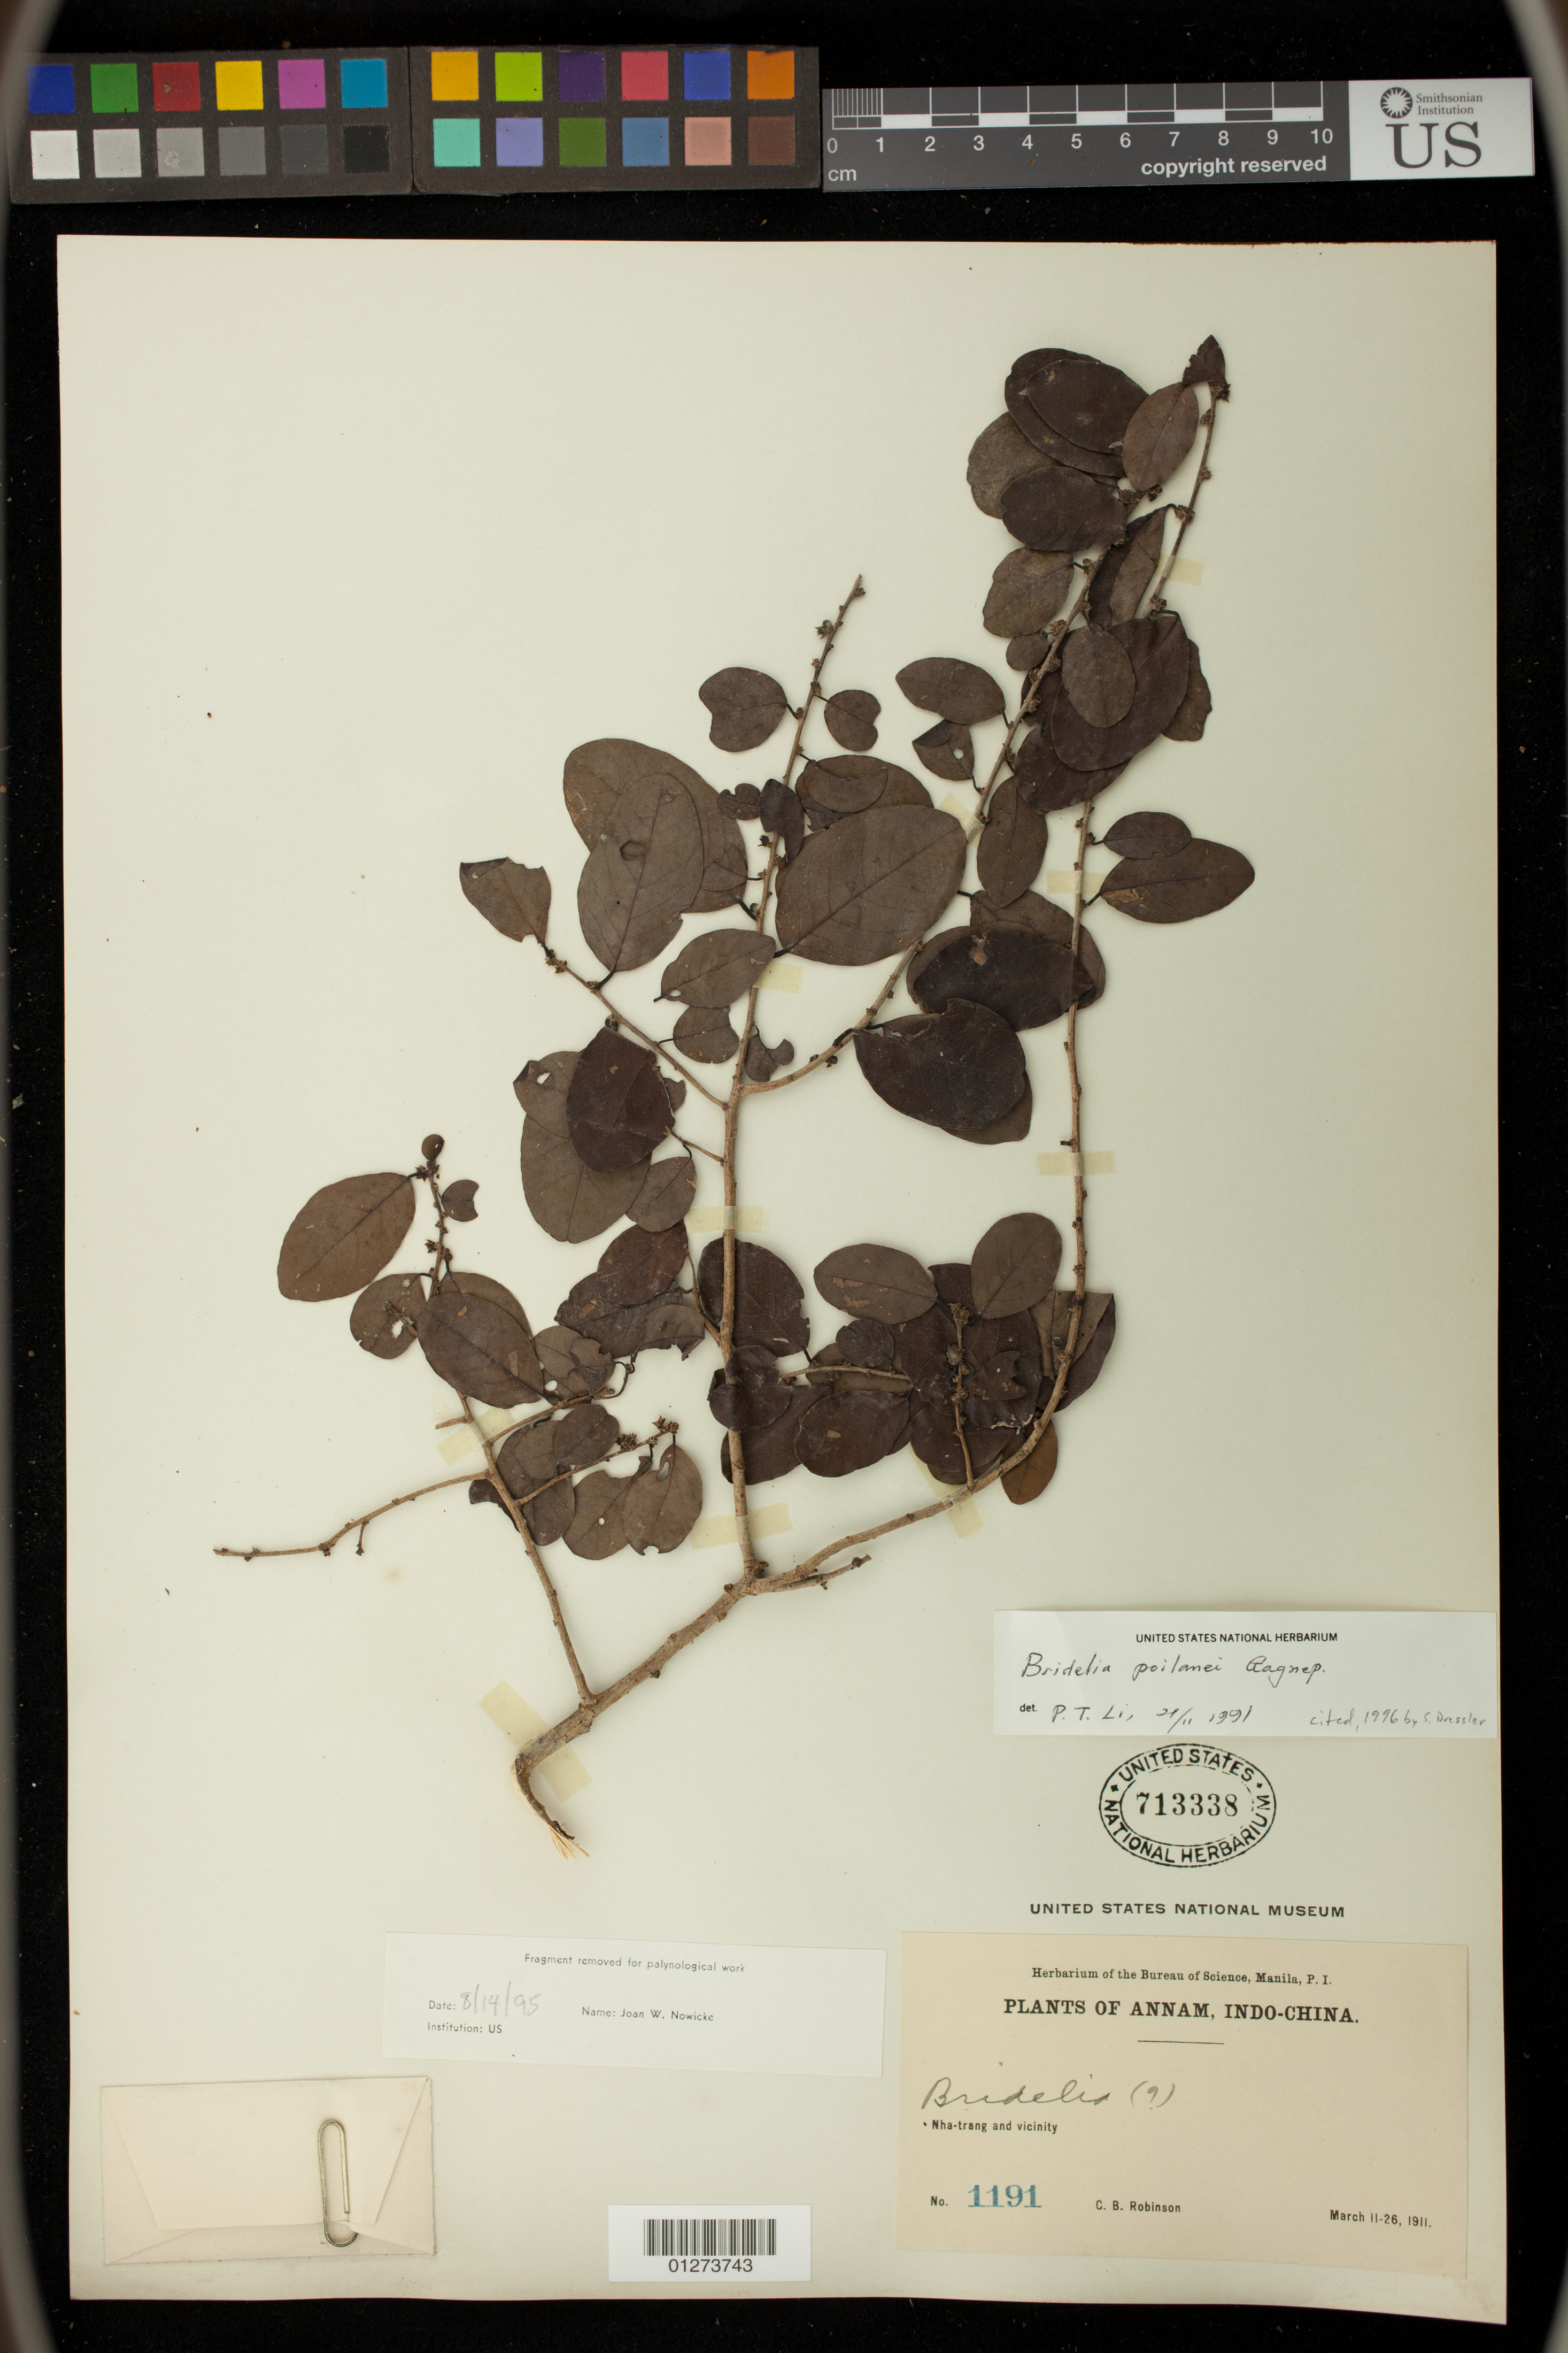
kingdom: Plantae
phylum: Tracheophyta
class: Magnoliopsida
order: Malpighiales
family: Phyllanthaceae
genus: Bridelia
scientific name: Bridelia poilanei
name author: Gagnep.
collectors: C. Robinson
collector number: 1191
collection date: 1911-03-11/1911-03-26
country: Vietnam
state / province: Khanh Hoa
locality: Nha-Trang and vicinity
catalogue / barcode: US 713338